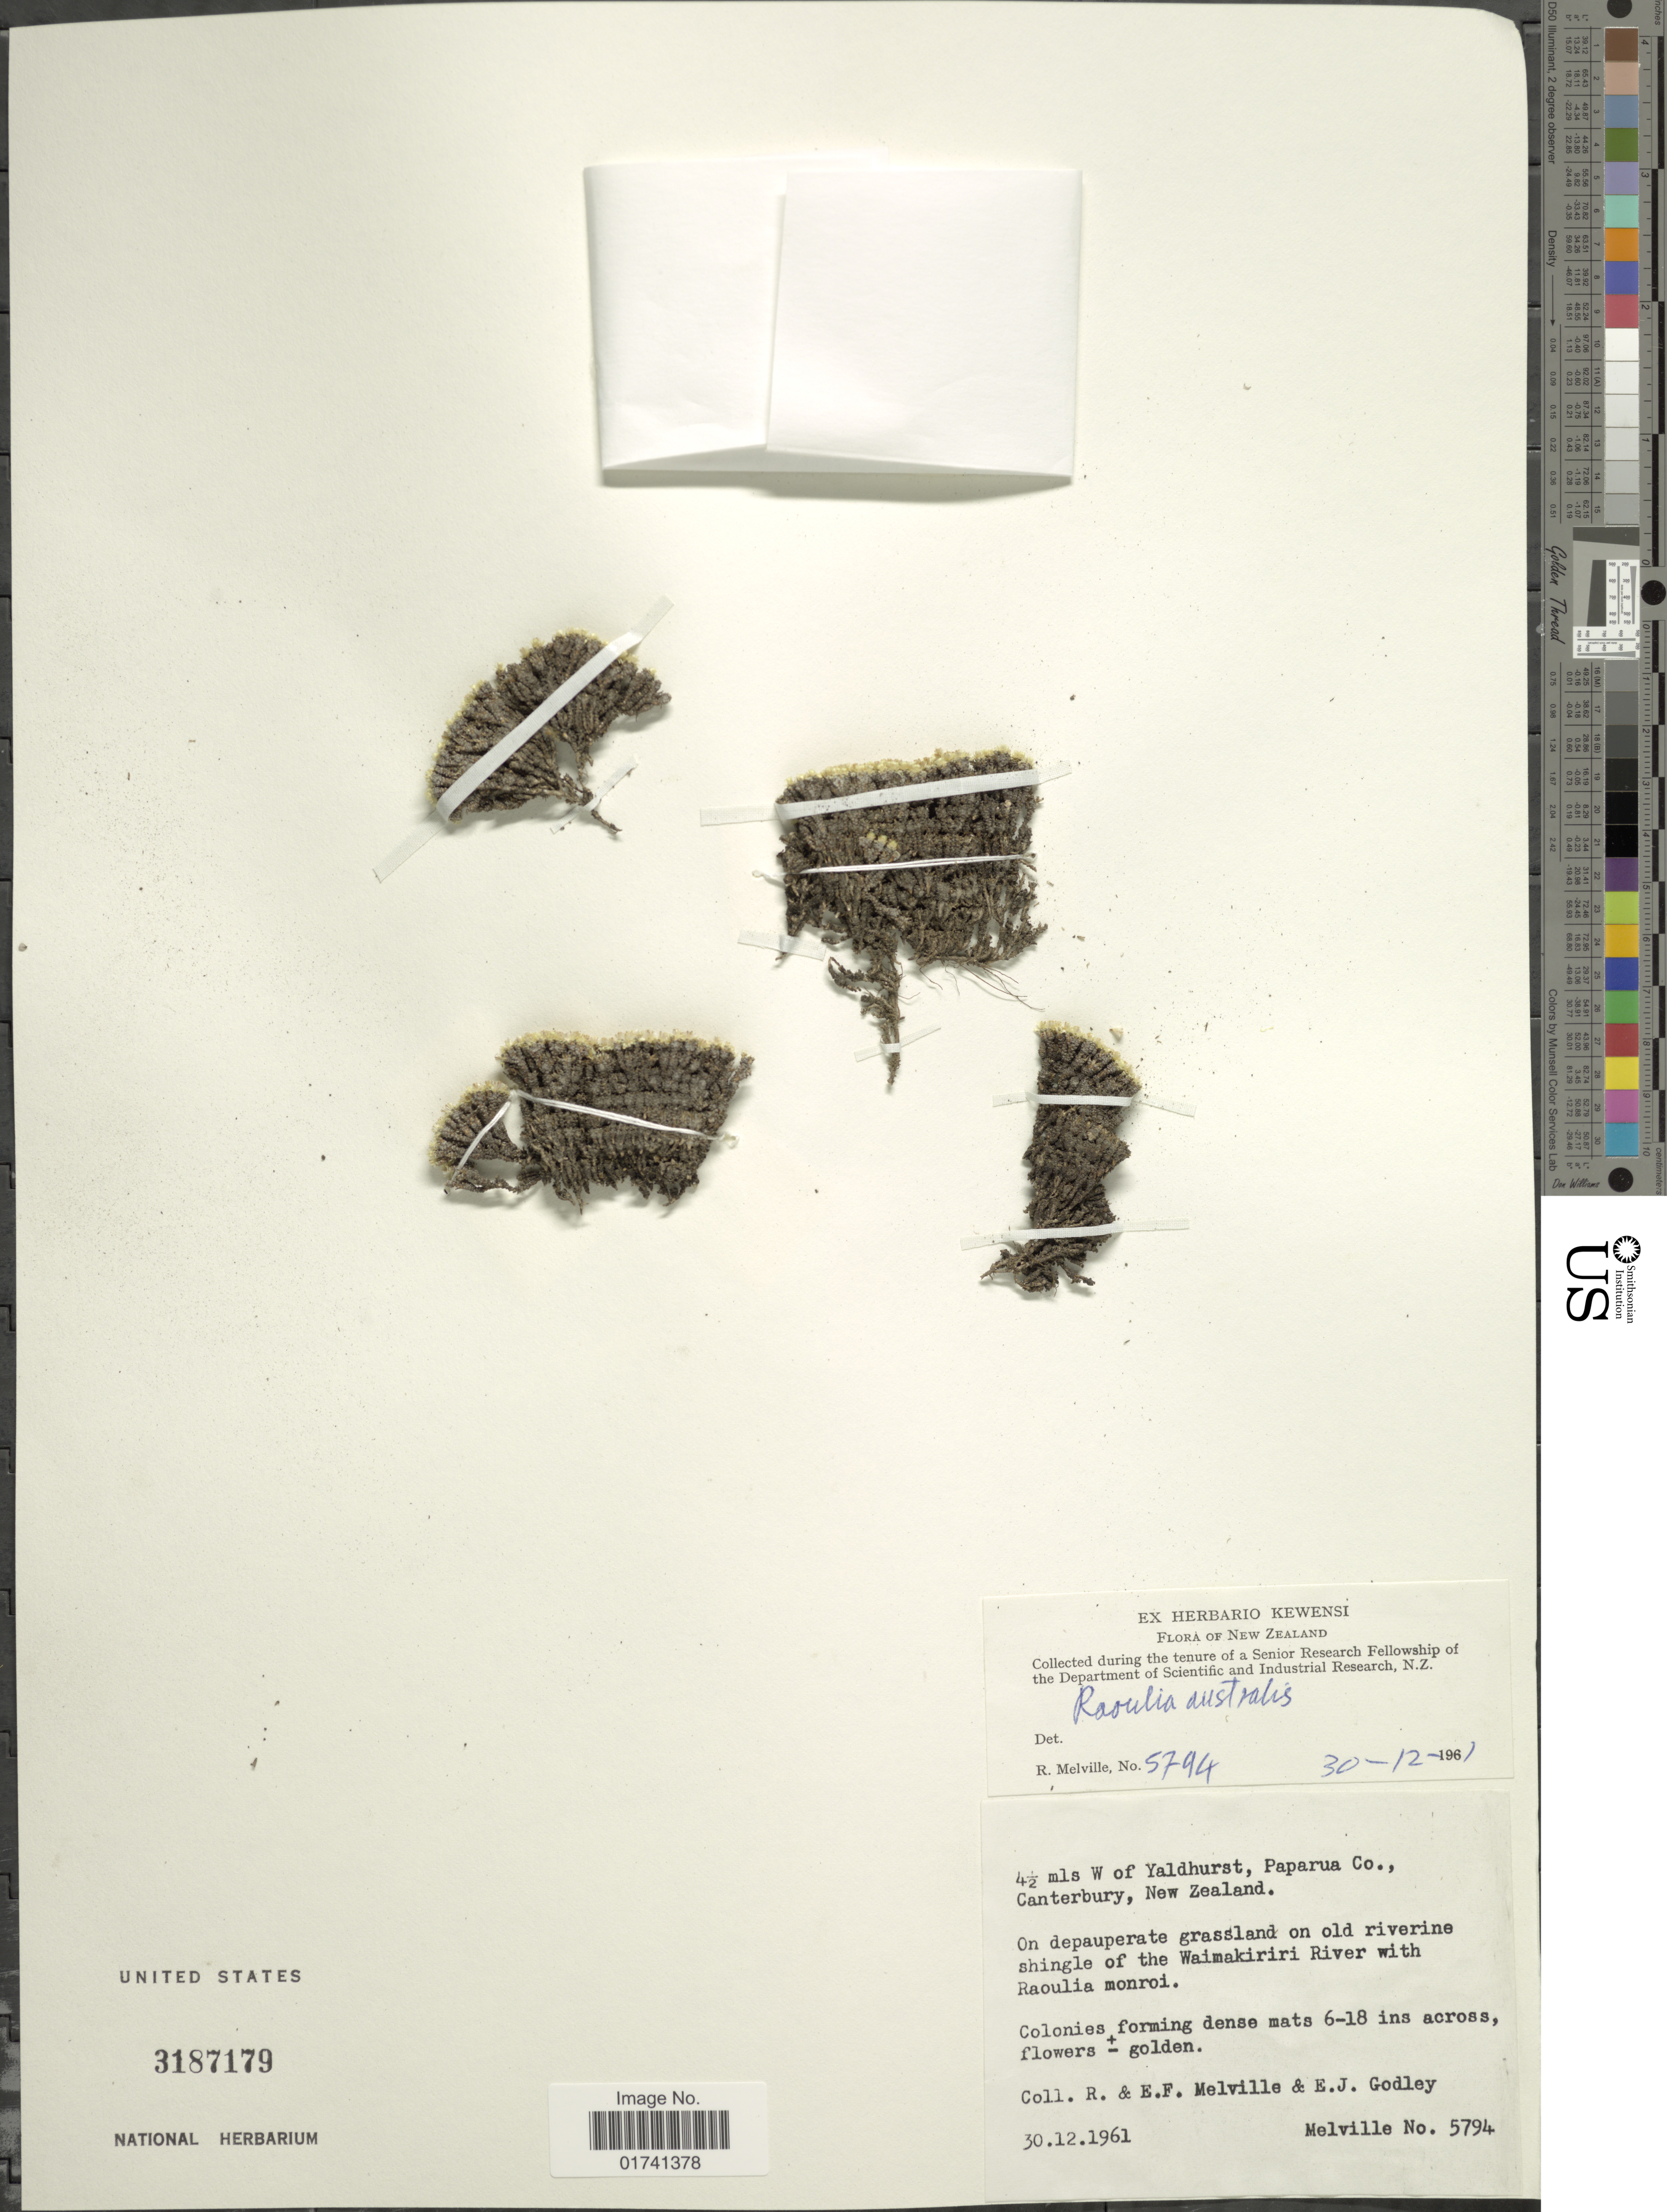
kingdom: Plantae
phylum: Tracheophyta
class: Magnoliopsida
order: Asterales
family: Asteraceae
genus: Raoulia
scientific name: Raoulia australis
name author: Hook. f.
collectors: R. Melville, E. Melville & E. Godley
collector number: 5794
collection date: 1961-12-30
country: New Zealand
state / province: Canterbury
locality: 4 1/2 mls W of Yaldhurst, Paparua Co., on depauperate grassland on old riverine shingle of the Waimakiriri River with Raoulia monroi.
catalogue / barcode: US 3187179